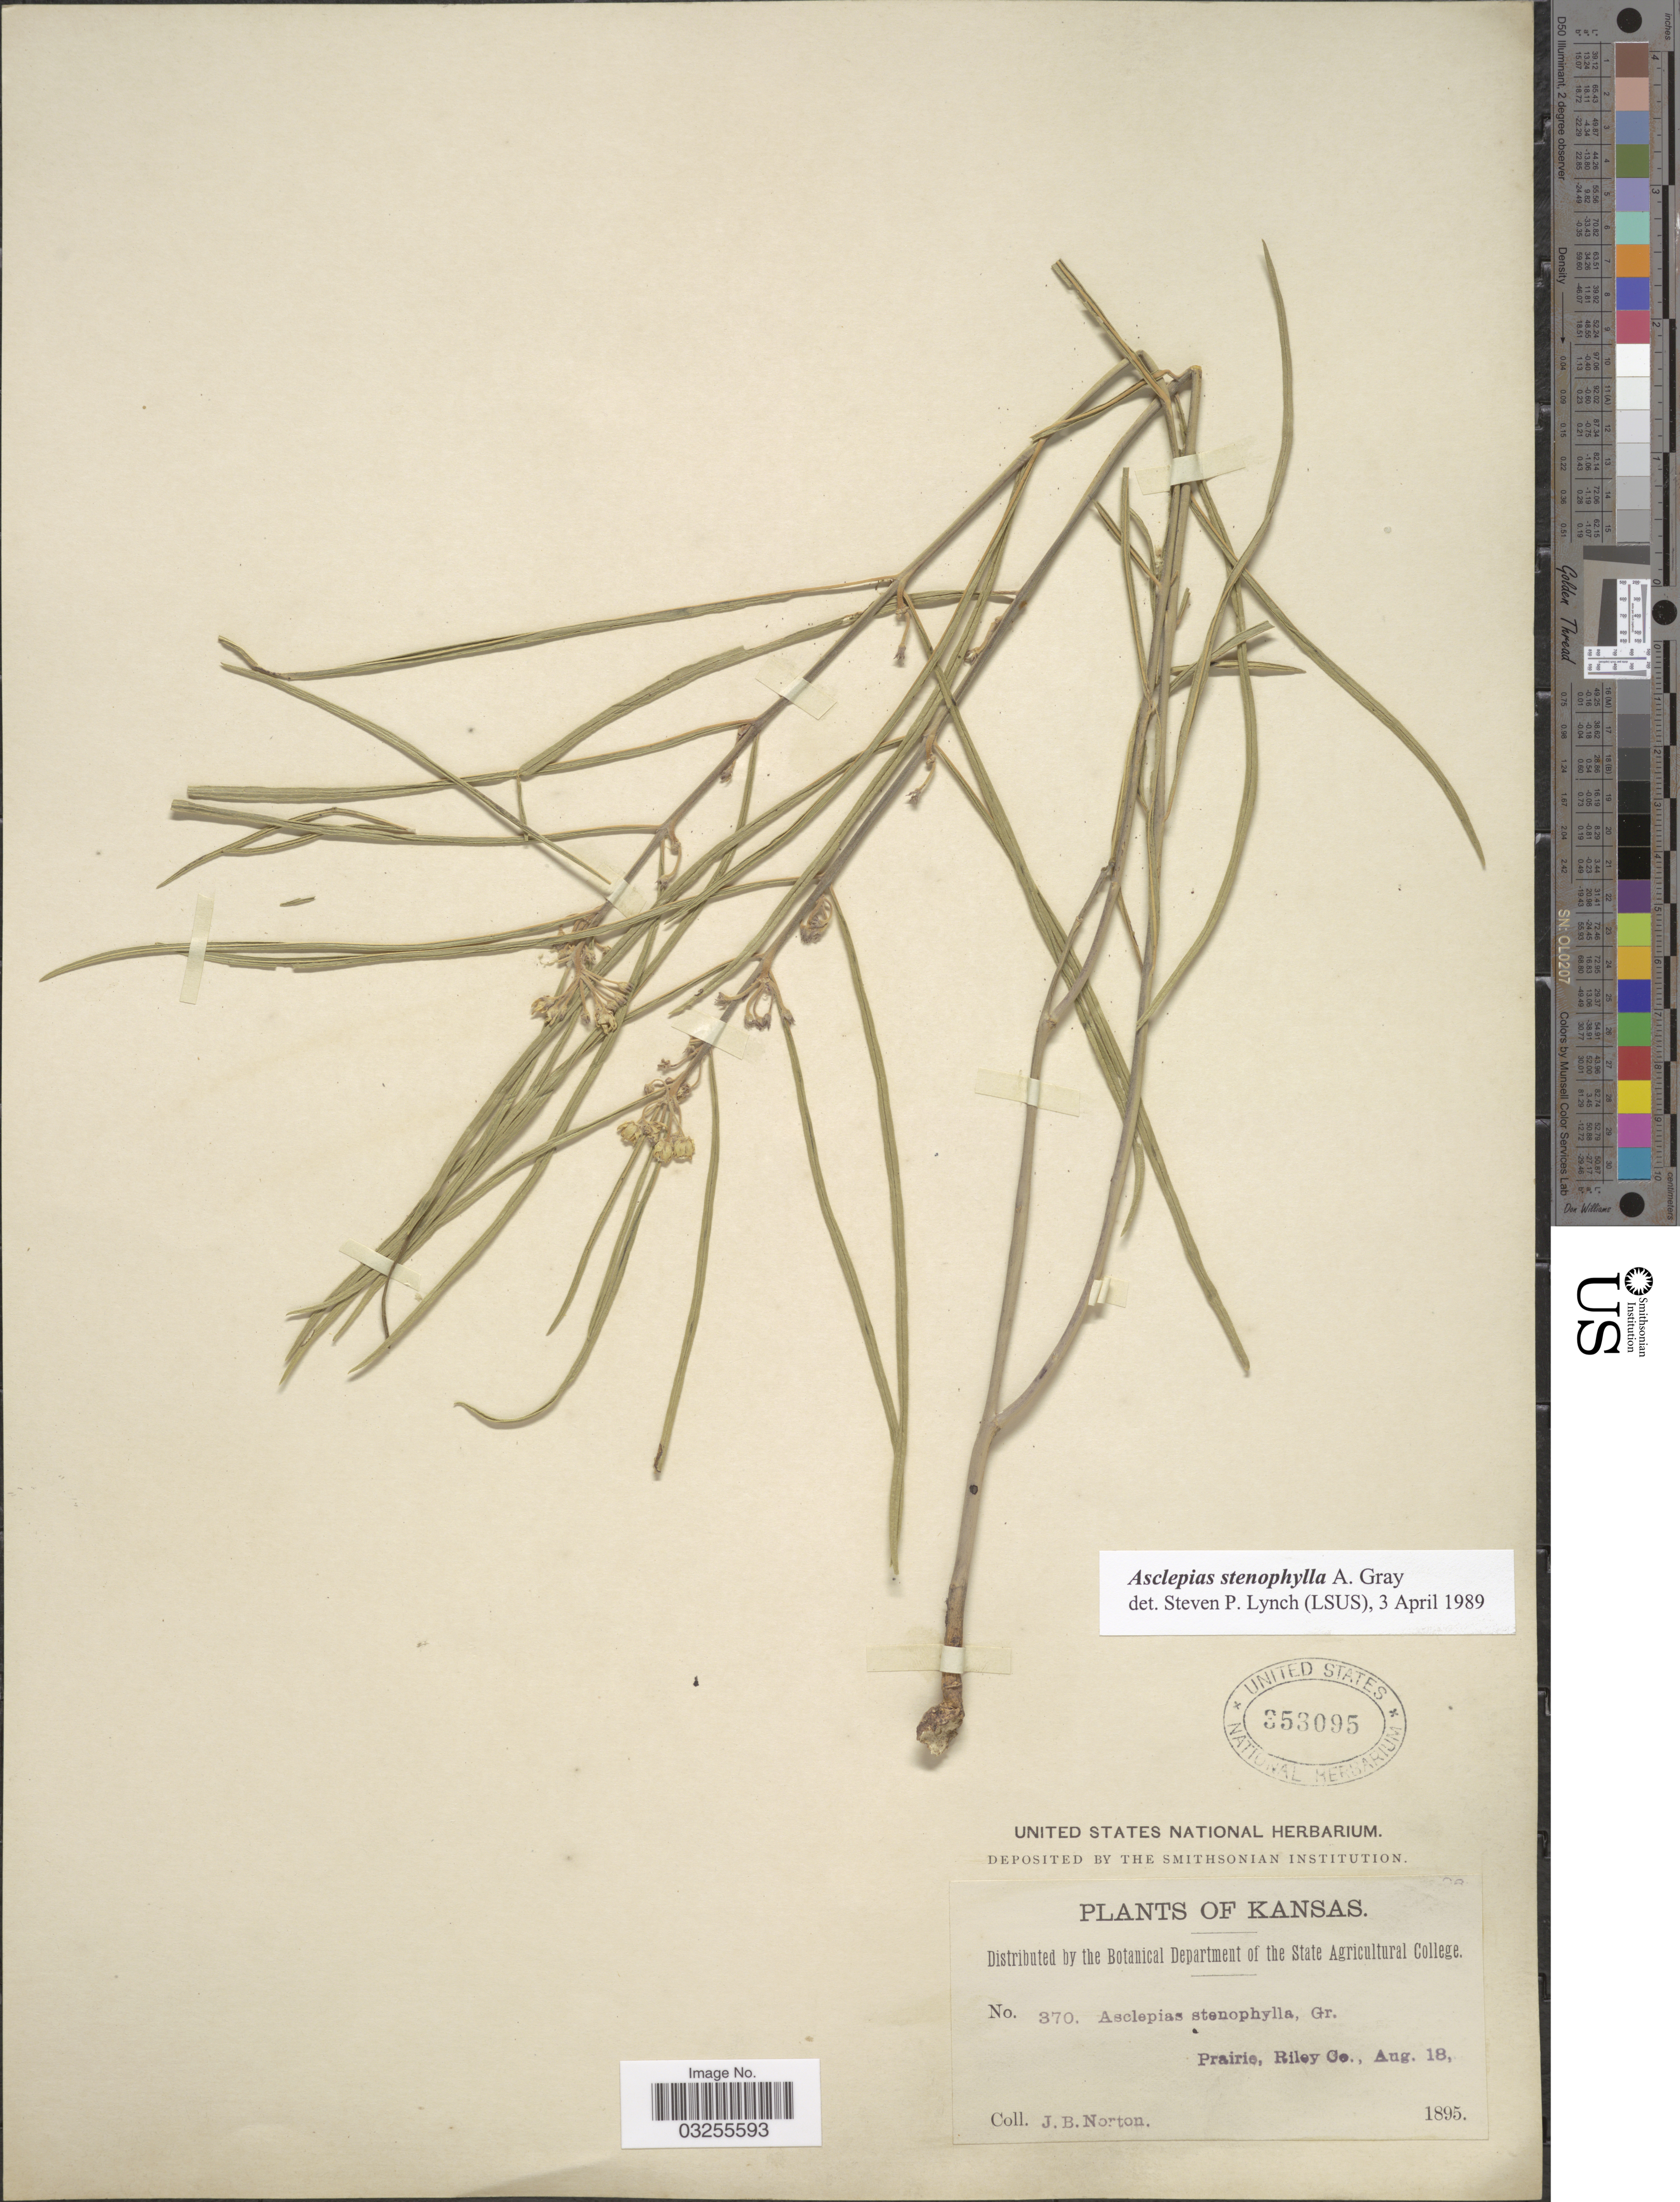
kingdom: Plantae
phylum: Tracheophyta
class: Magnoliopsida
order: Gentianales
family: Apocynaceae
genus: Asclepias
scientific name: Asclepias stenophylla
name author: A. Gray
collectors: J. B. Norton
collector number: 370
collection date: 1895-08-18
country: United States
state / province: Kansas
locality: Prairie, Riley Co.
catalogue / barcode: US 353095